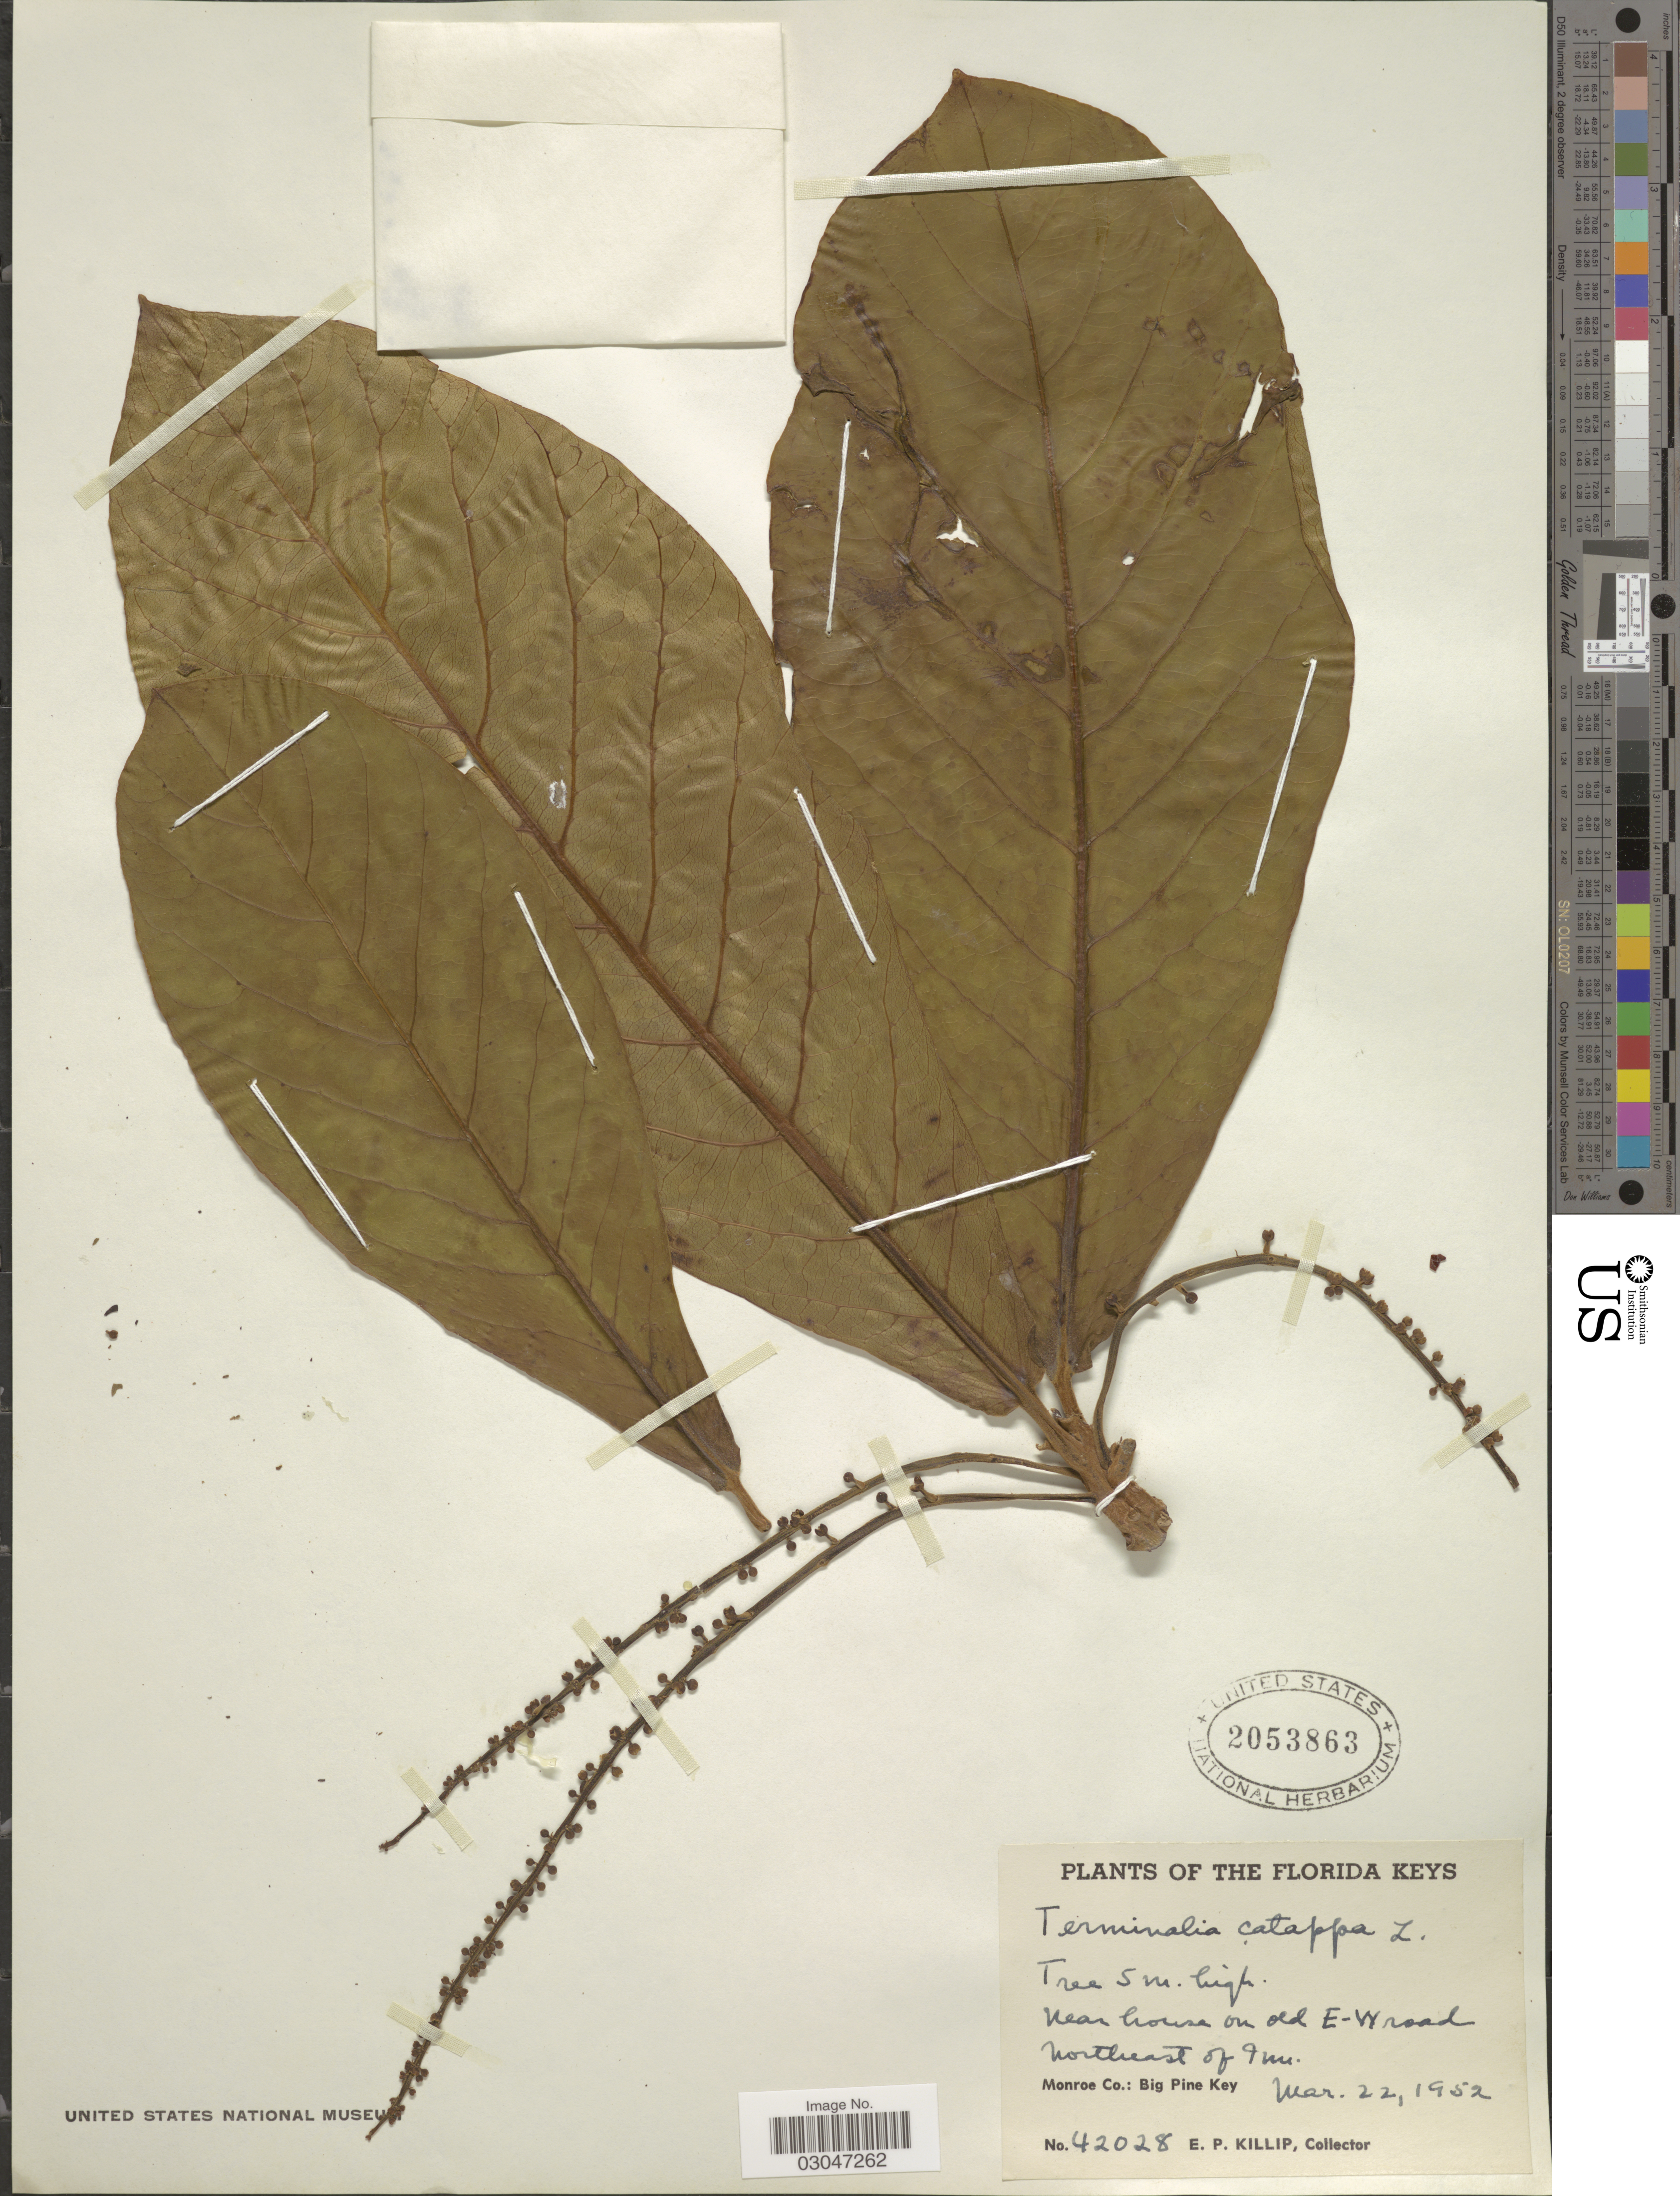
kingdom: Plantae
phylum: Tracheophyta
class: Magnoliopsida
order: Myrtales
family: Combretaceae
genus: Terminalia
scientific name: Terminalia catappa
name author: L.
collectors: E. P. Killip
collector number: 42028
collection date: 1952-03-22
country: United States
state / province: Florida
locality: The Florida Keys. Near house on old E-W road northeast of Inn. Monroe Co.: Big Pine Key.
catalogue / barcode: US 2053863